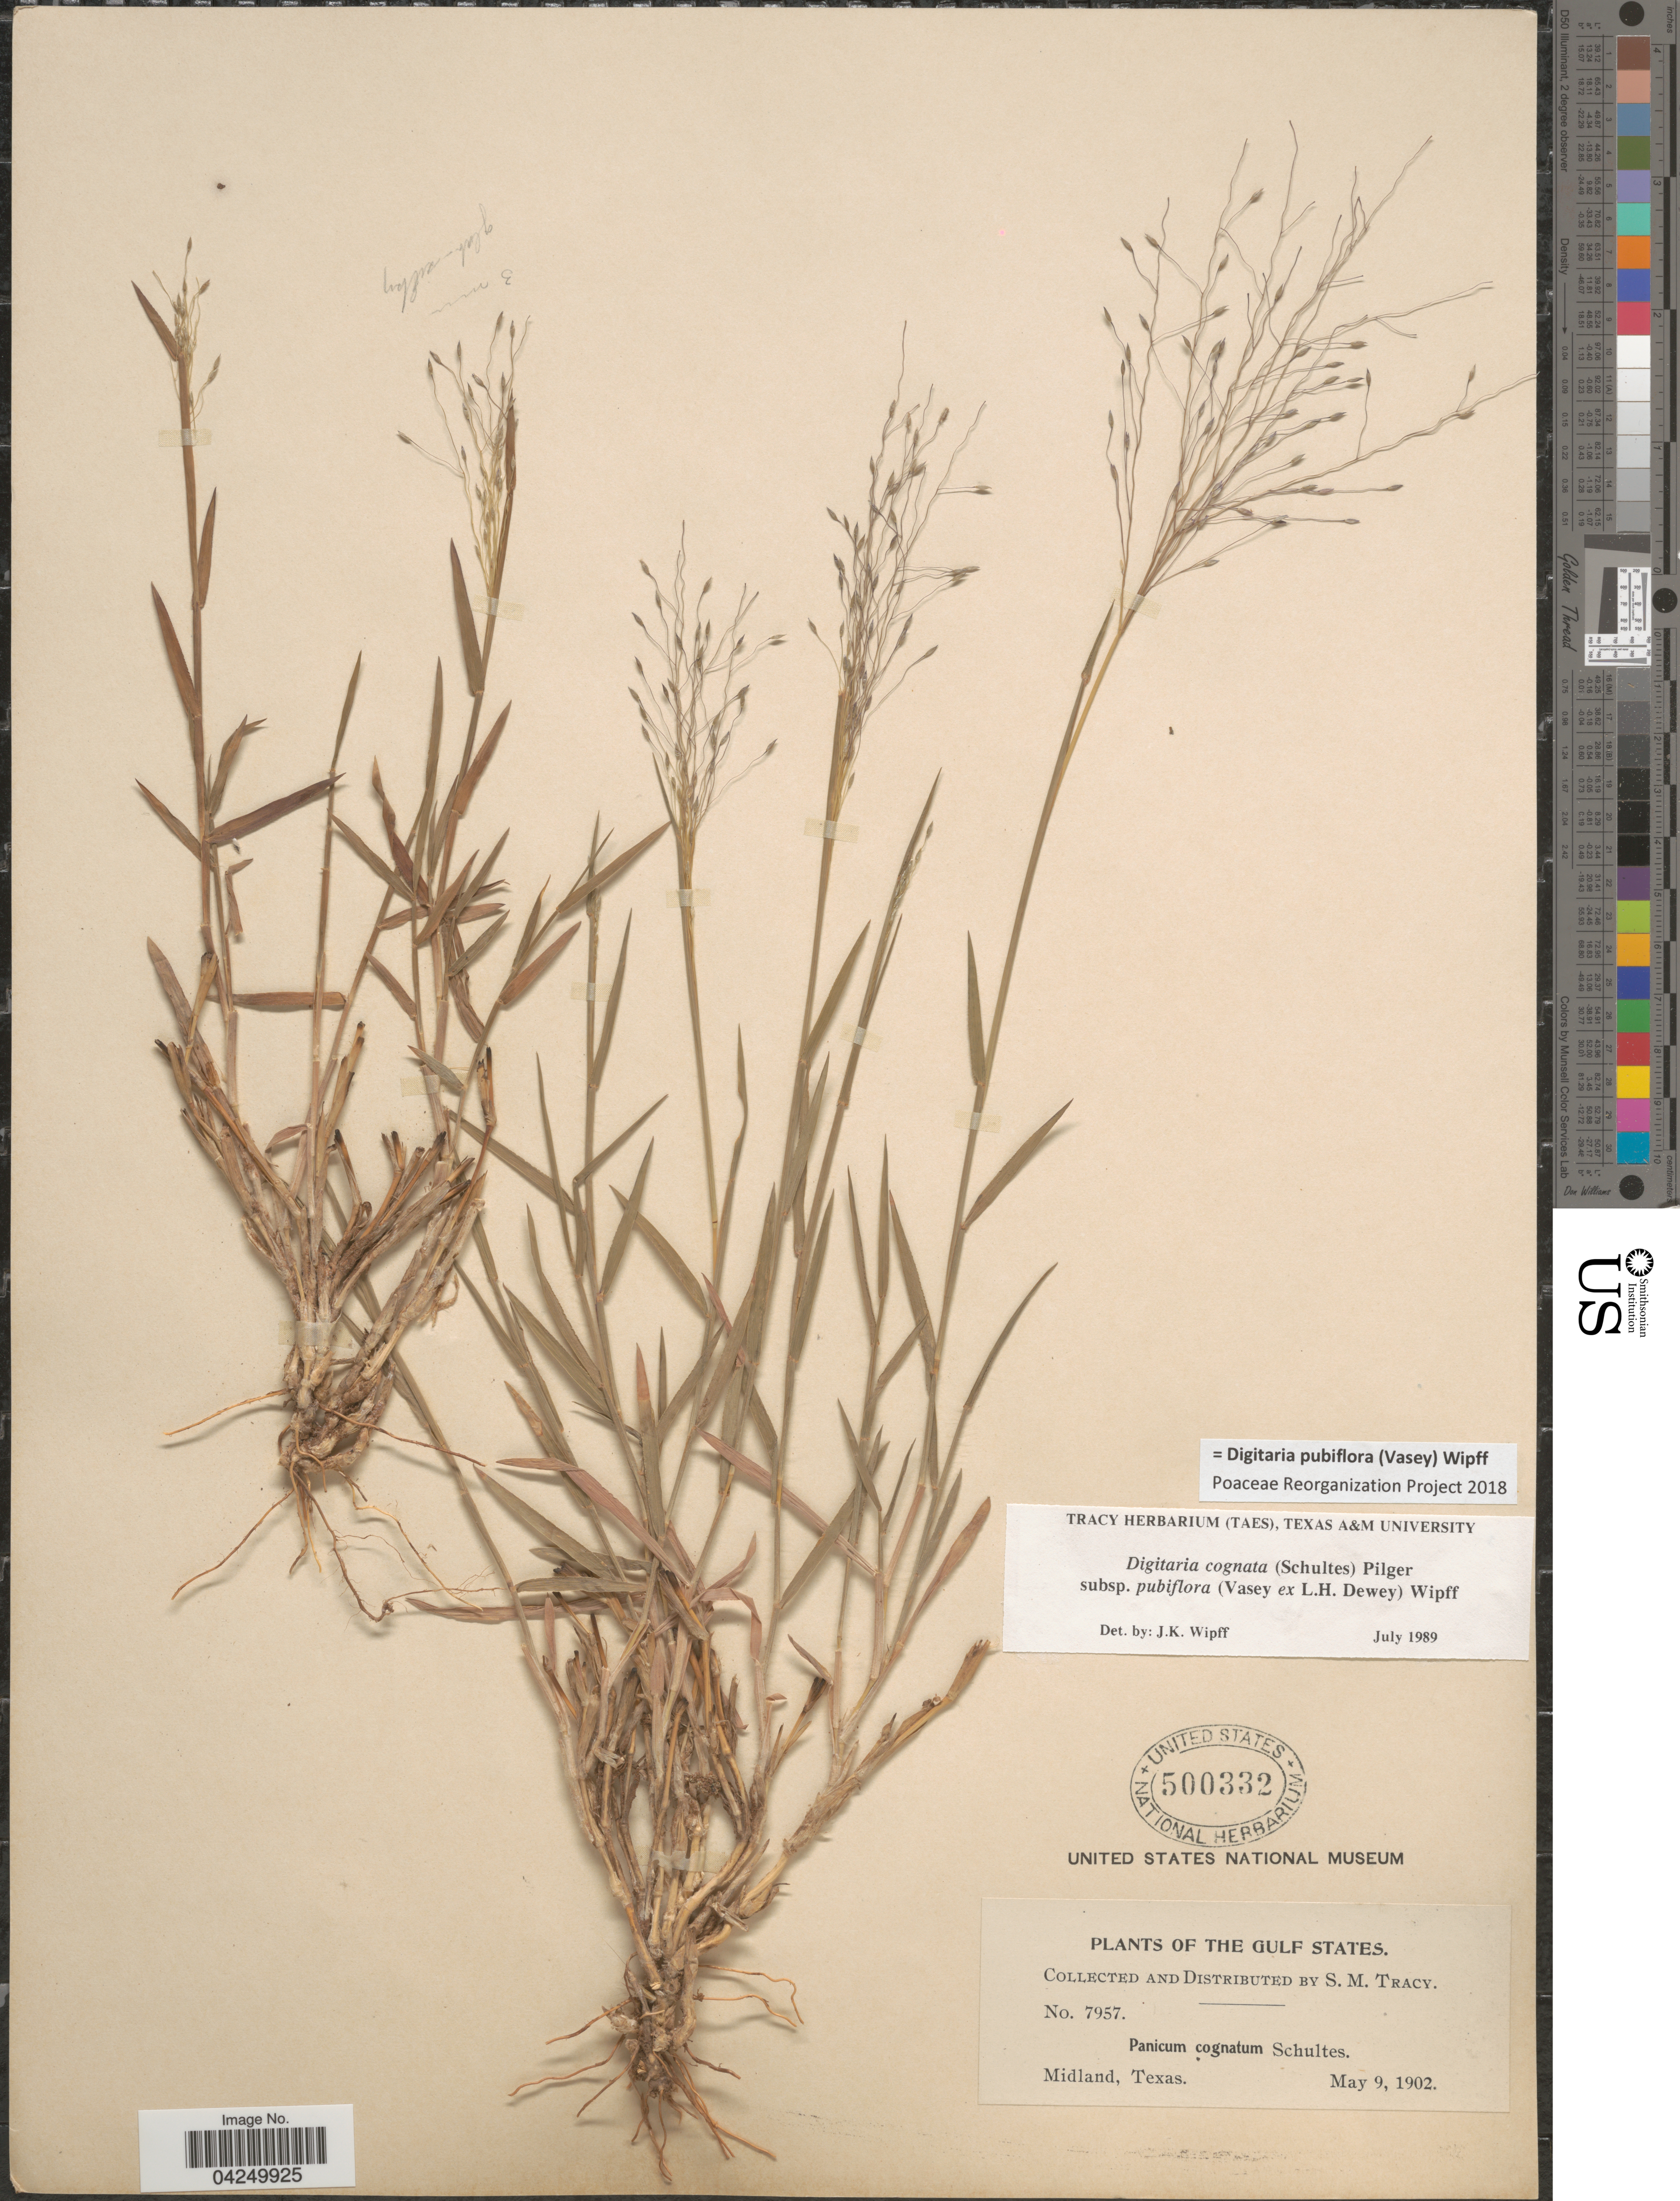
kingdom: Plantae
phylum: Tracheophyta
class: Liliopsida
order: Poales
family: Poaceae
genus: Digitaria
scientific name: Digitaria pubiflora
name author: (Vasey) Wipff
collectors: S. M. Tracy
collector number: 7957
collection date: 1902-05-09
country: United States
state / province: Texas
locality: The Gulf States. Midland.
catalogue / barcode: US 500332